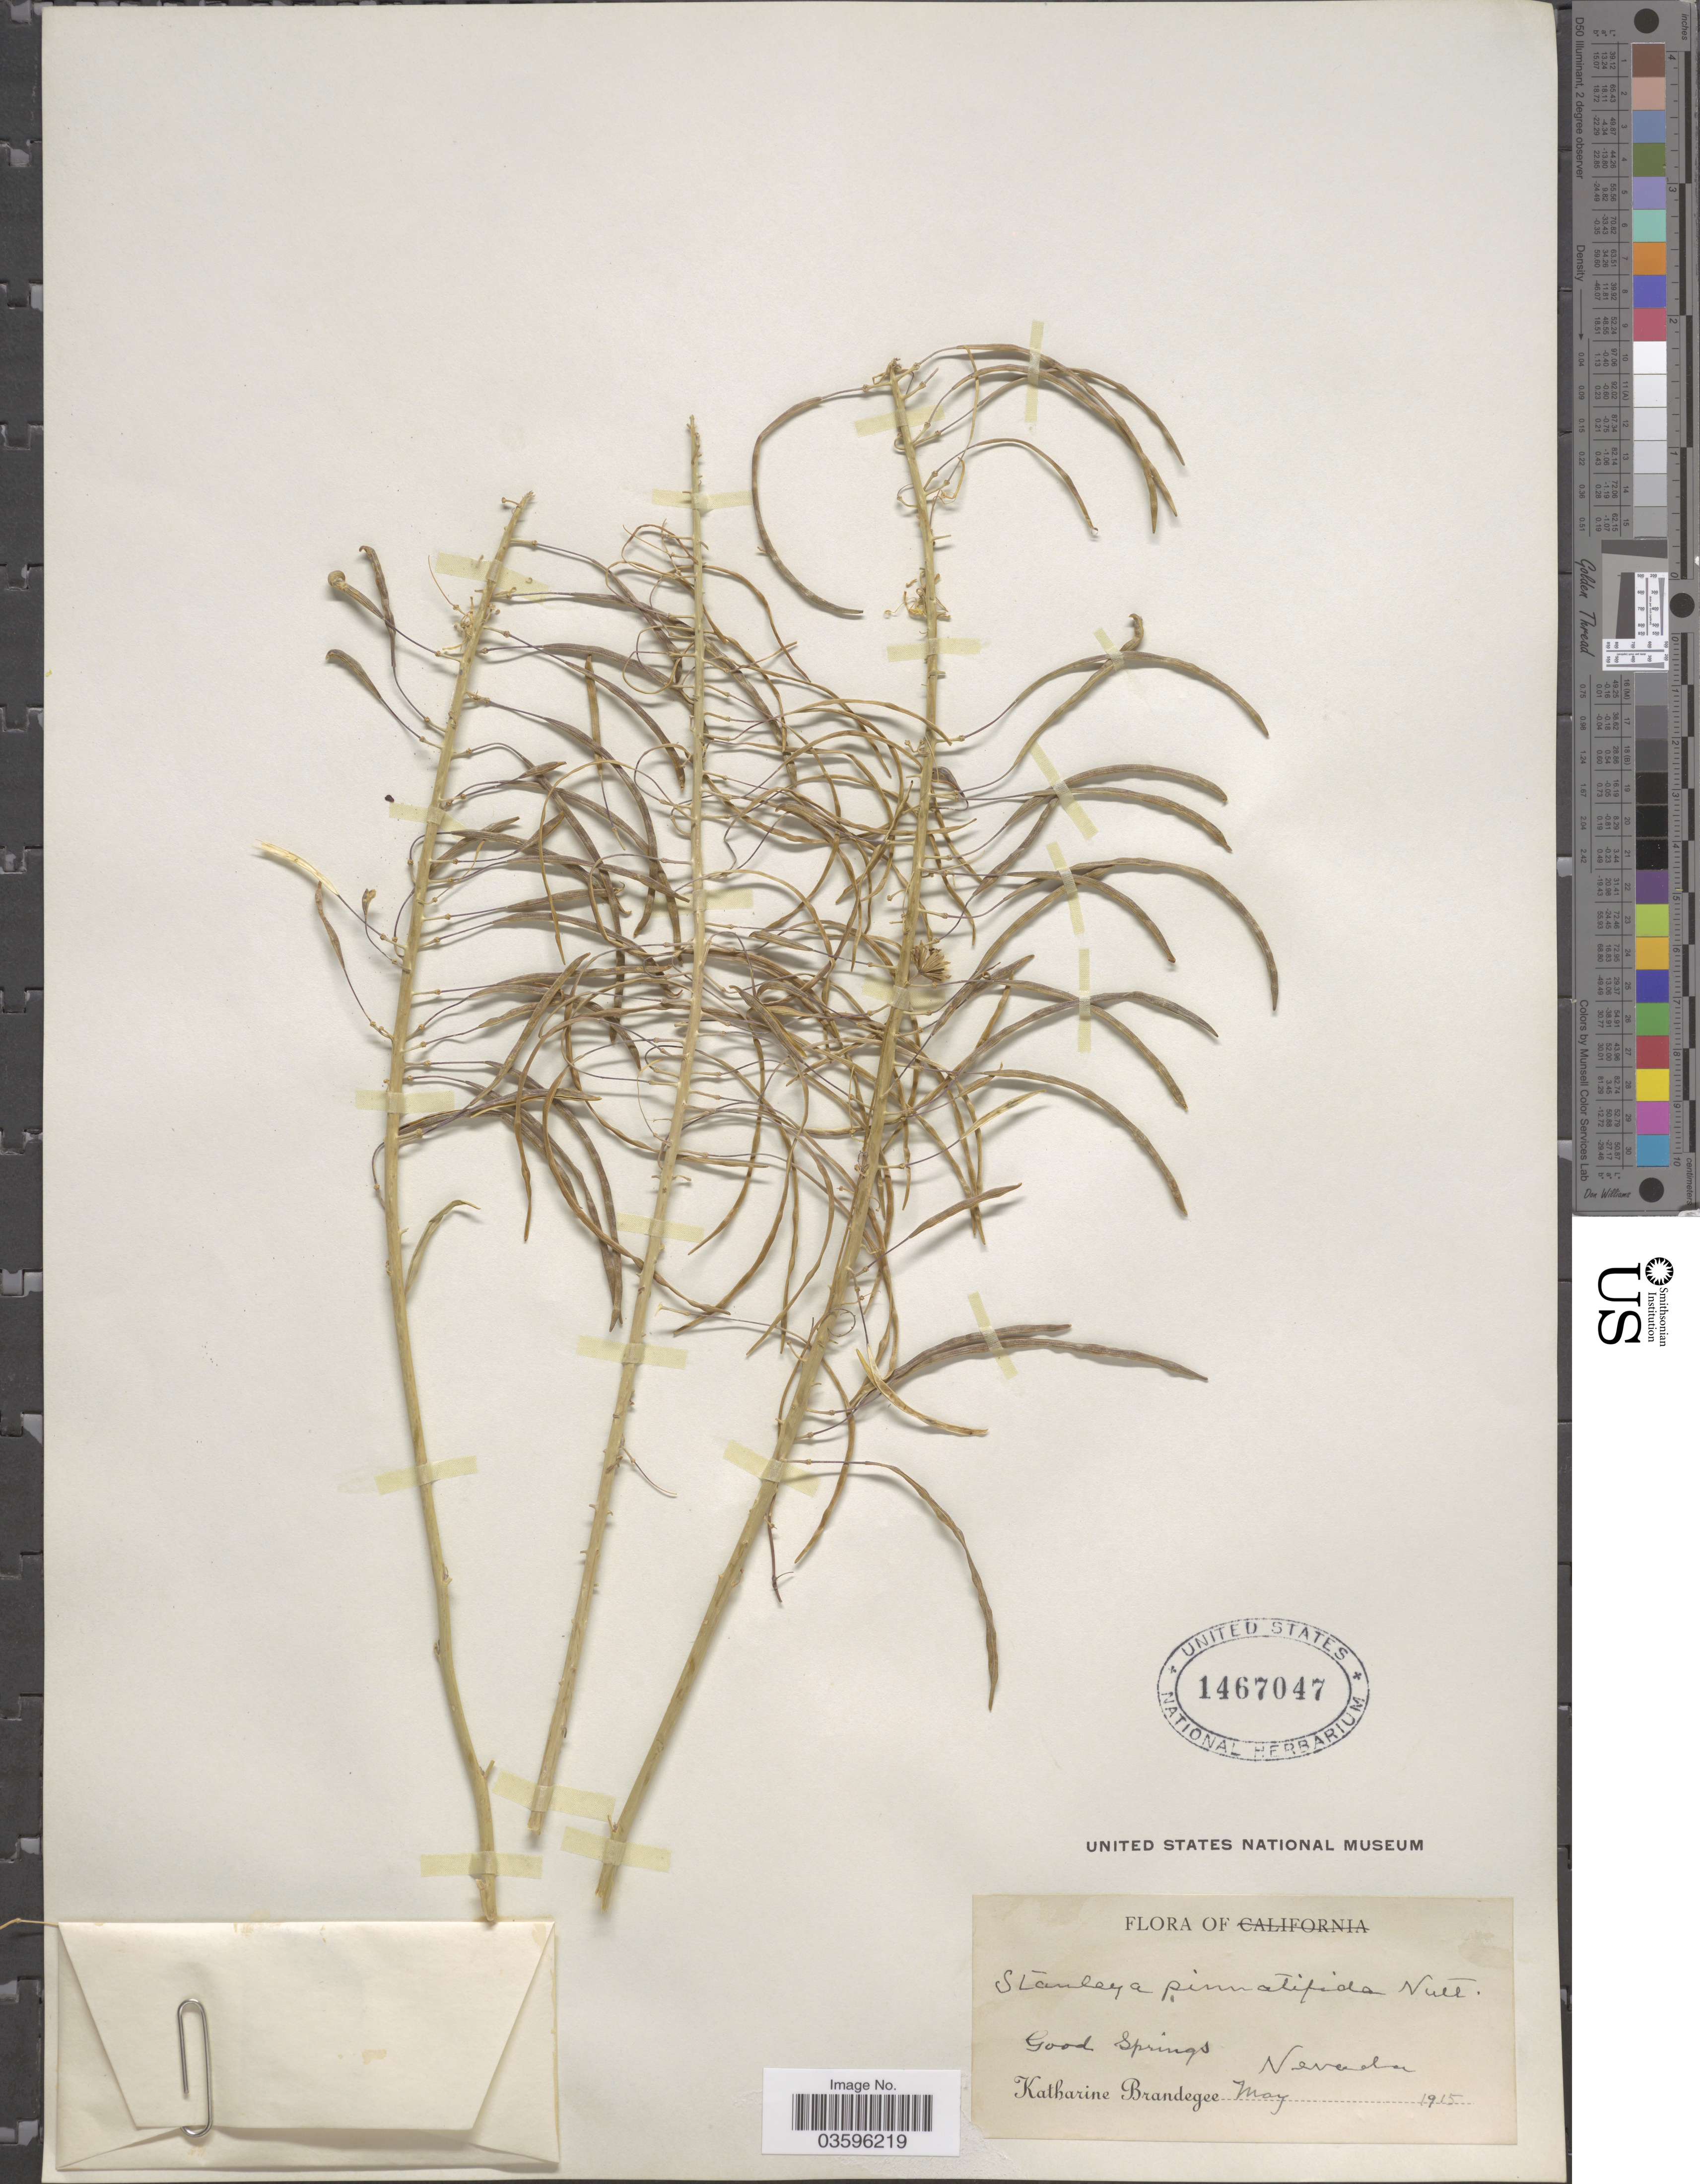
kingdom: Plantae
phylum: Tracheophyta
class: Magnoliopsida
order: Brassicales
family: Brassicaceae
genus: Stanleya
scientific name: Stanleya pinnata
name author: (Pursh) Britton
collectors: M. K. Brandegee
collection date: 1915-05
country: United States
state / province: Nevada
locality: Good Springs.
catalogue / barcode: US 1467047